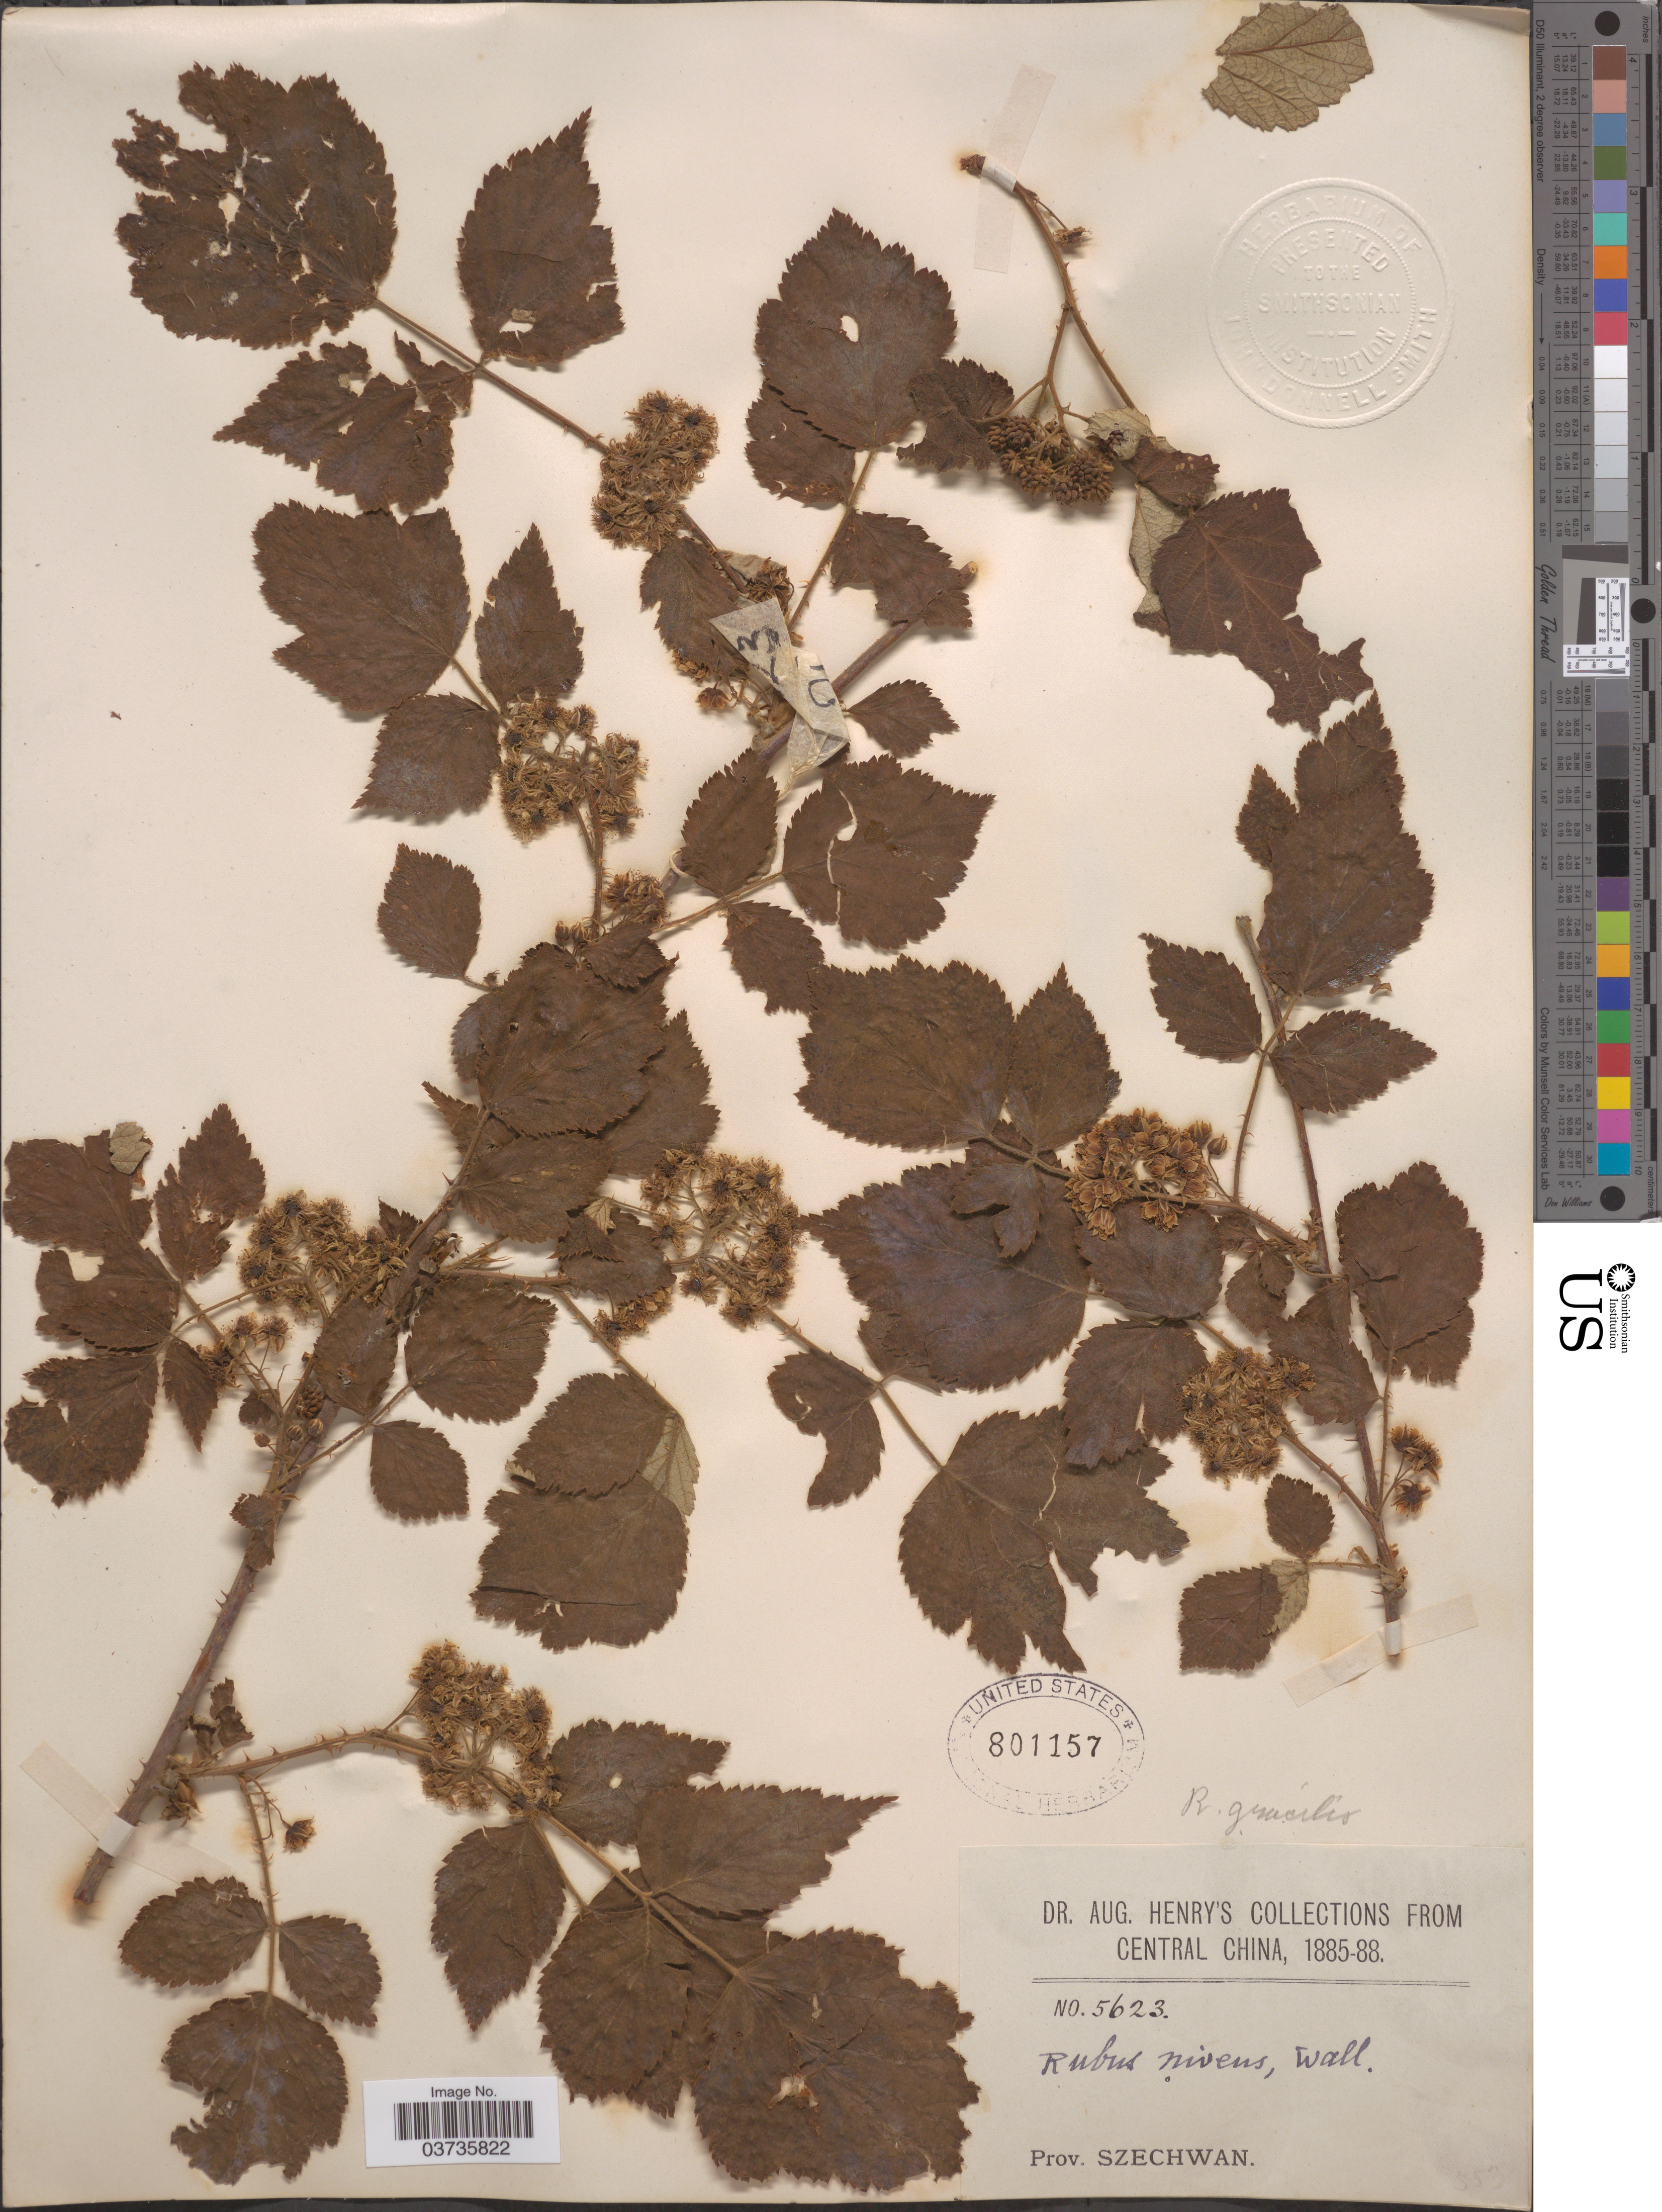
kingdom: Plantae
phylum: Tracheophyta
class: Magnoliopsida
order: Rosales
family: Rosaceae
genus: Rubus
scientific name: Rubus gracilis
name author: Roxb.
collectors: A. Henry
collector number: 5623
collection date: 1885/1888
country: China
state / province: Sichuan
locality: Central China, Prov. Szechwan.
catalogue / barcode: US 801157